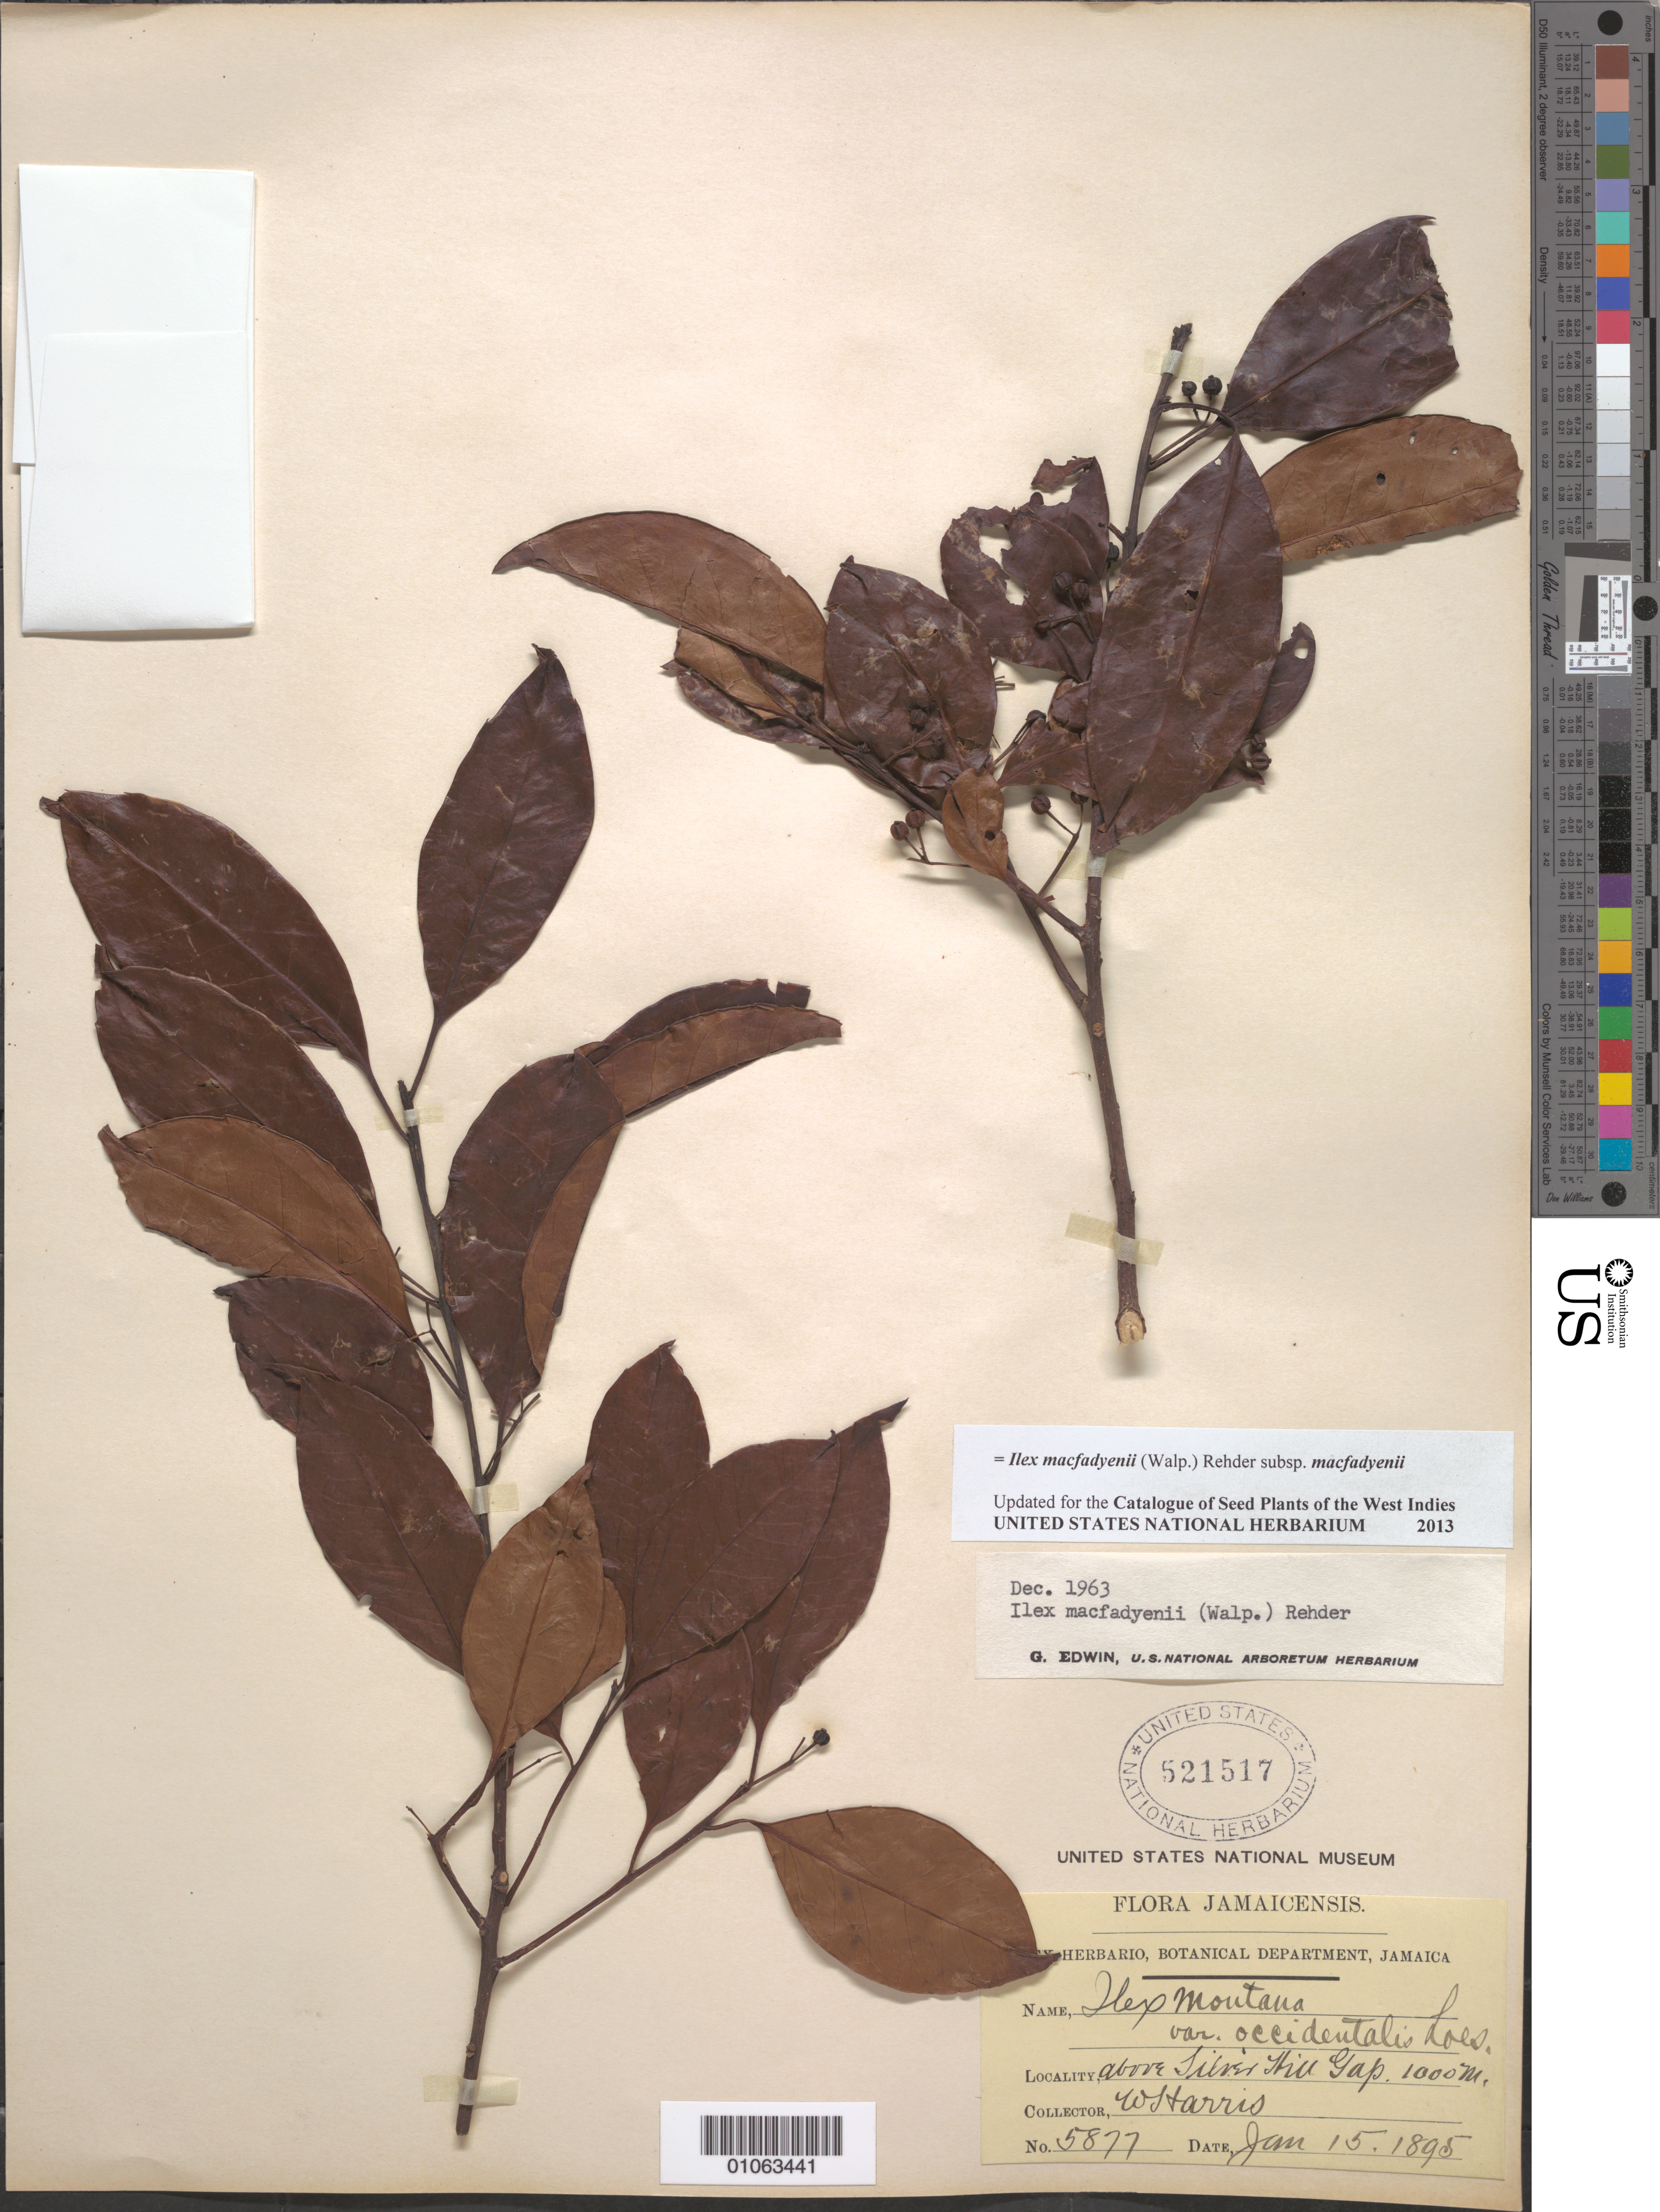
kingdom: Plantae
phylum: Tracheophyta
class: Magnoliopsida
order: Aquifoliales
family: Aquifoliaceae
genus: Ilex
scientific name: Ilex macfadyenii subsp. macfadyenii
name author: (Walp.) Rehder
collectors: W. Harris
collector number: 5877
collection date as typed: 15 Jan 1895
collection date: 1895-01-15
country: Jamaica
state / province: Portland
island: Jamaica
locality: Above Silver Hill Gap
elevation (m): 1000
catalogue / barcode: US 521517